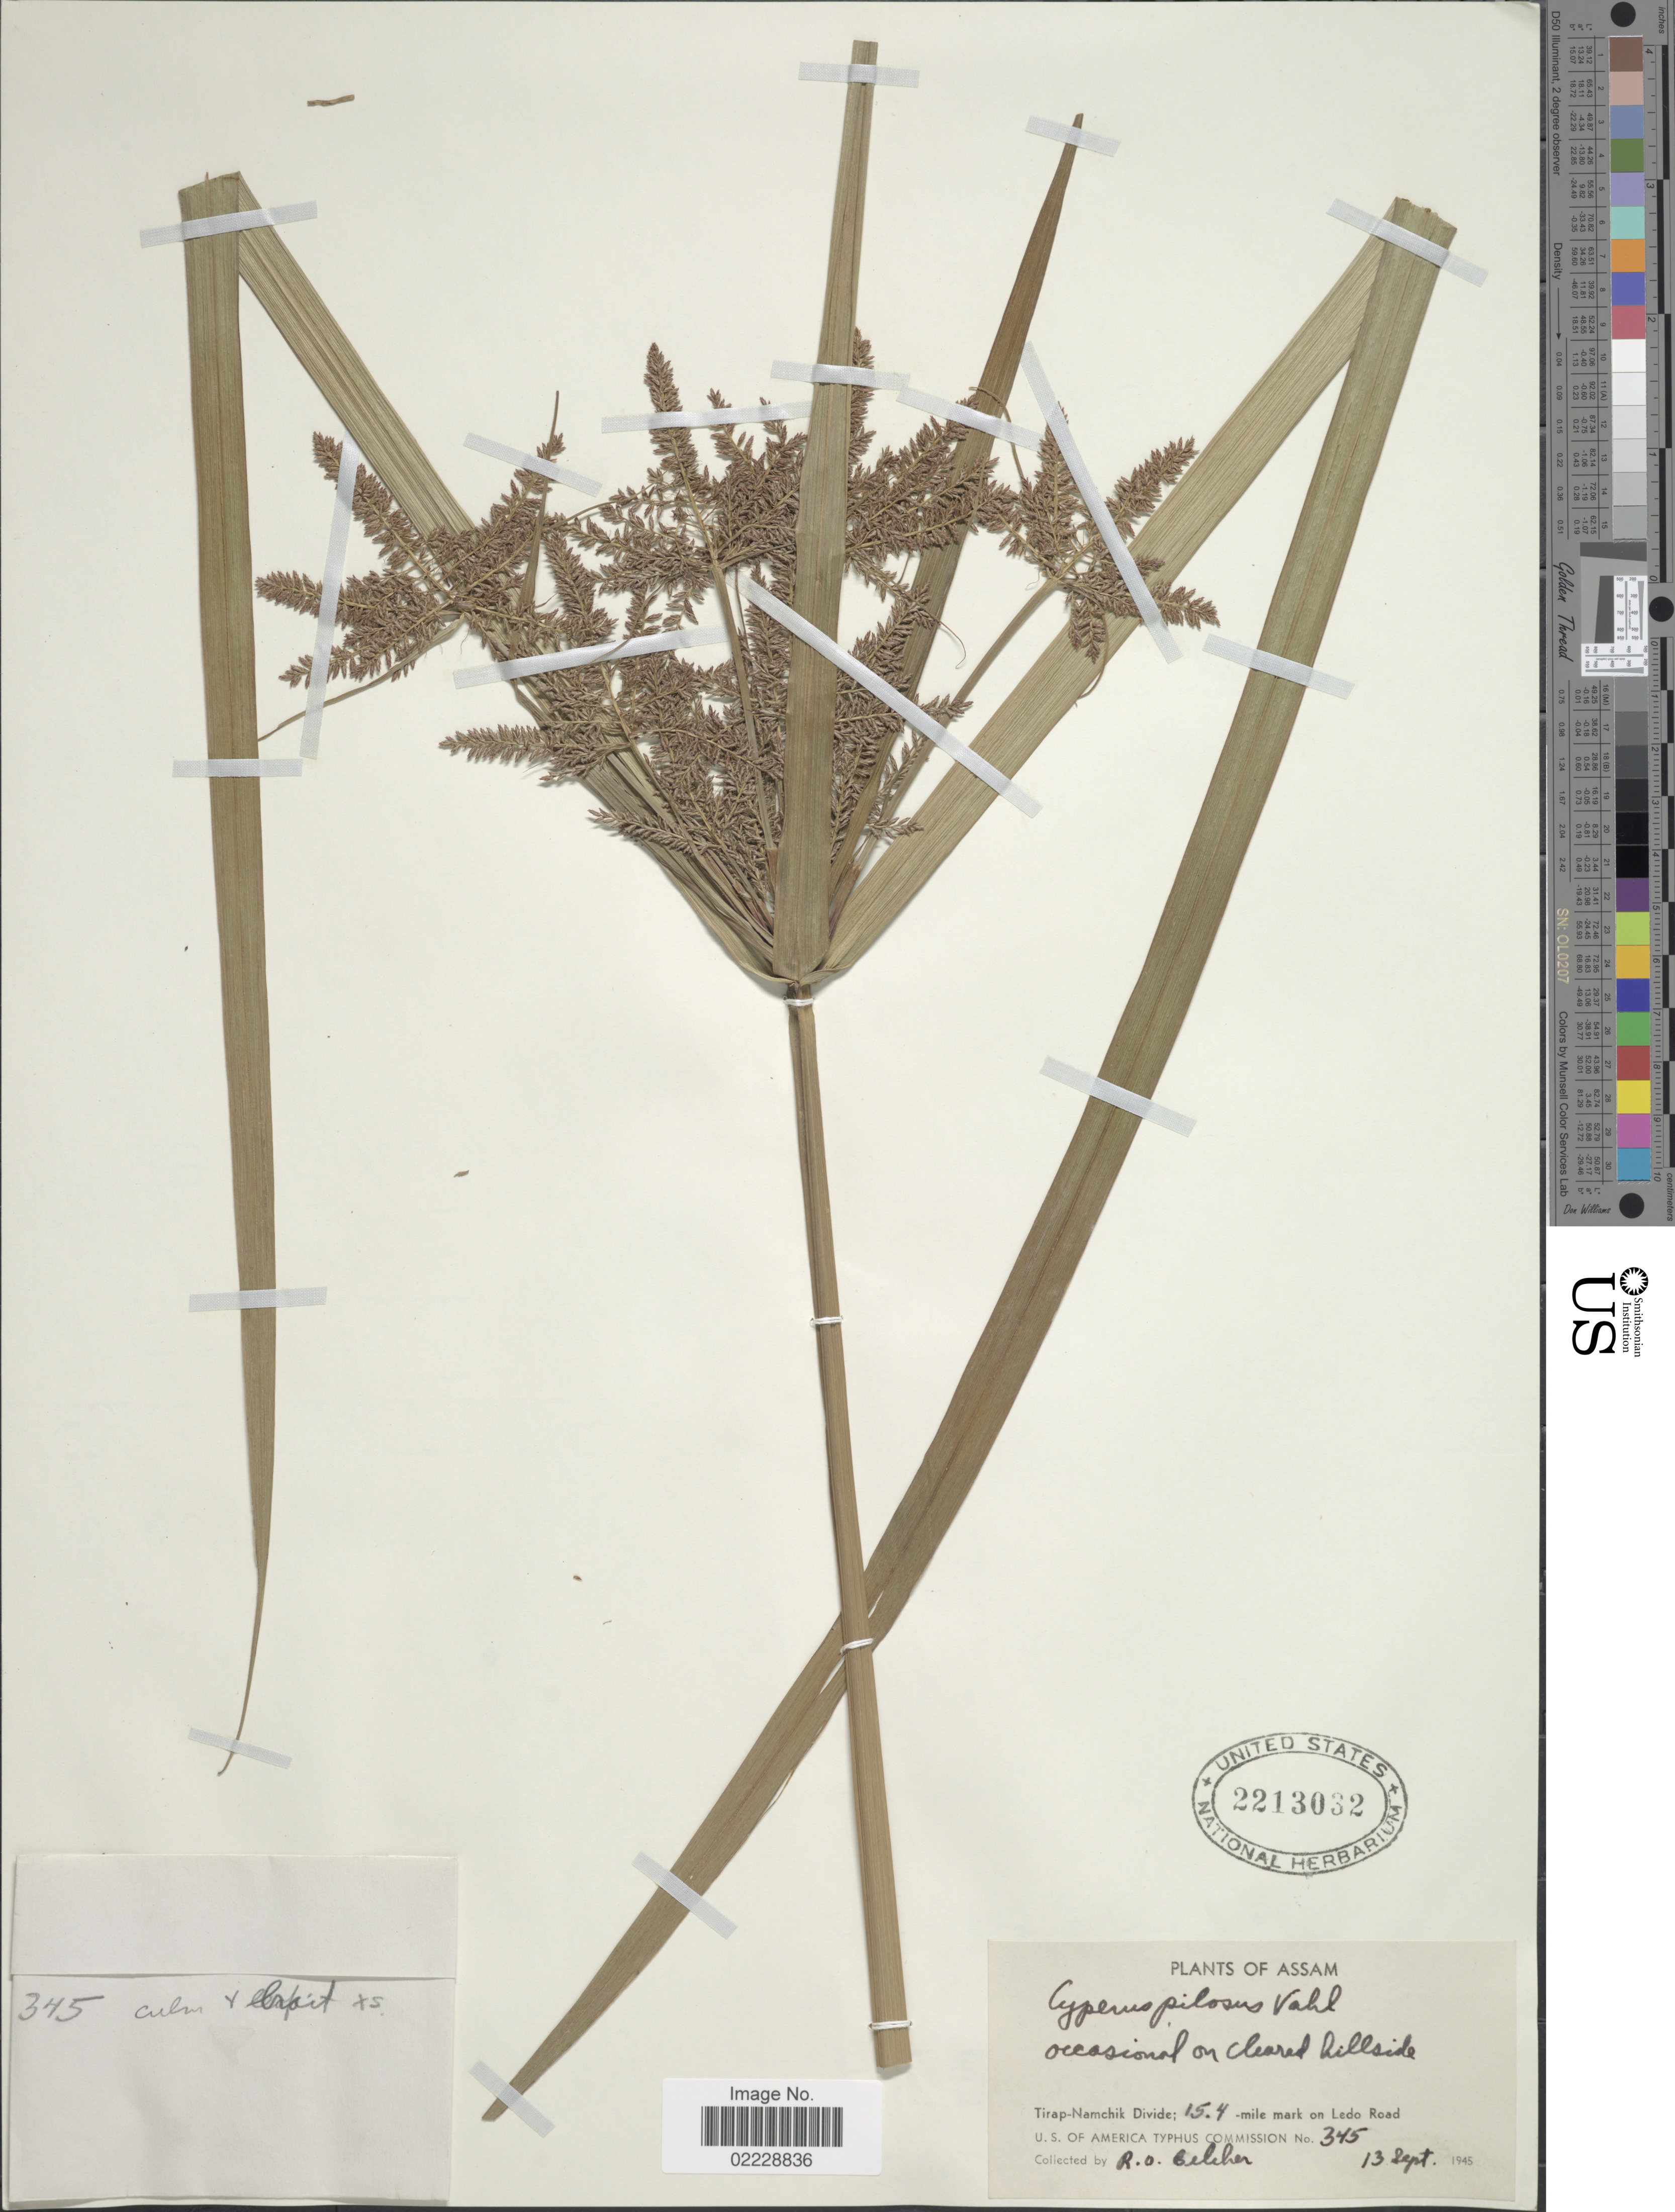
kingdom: Plantae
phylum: Tracheophyta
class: Liliopsida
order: Poales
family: Cyperaceae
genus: Cyperus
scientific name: Cyperus pilosus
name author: Vahl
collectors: R. Belcher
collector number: U.S. America Typhus Commission 345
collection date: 1945-09-13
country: India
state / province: Assam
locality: Tirap-Namchik Divide; 15.5 mile mark on ledo Road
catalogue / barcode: US 2213032